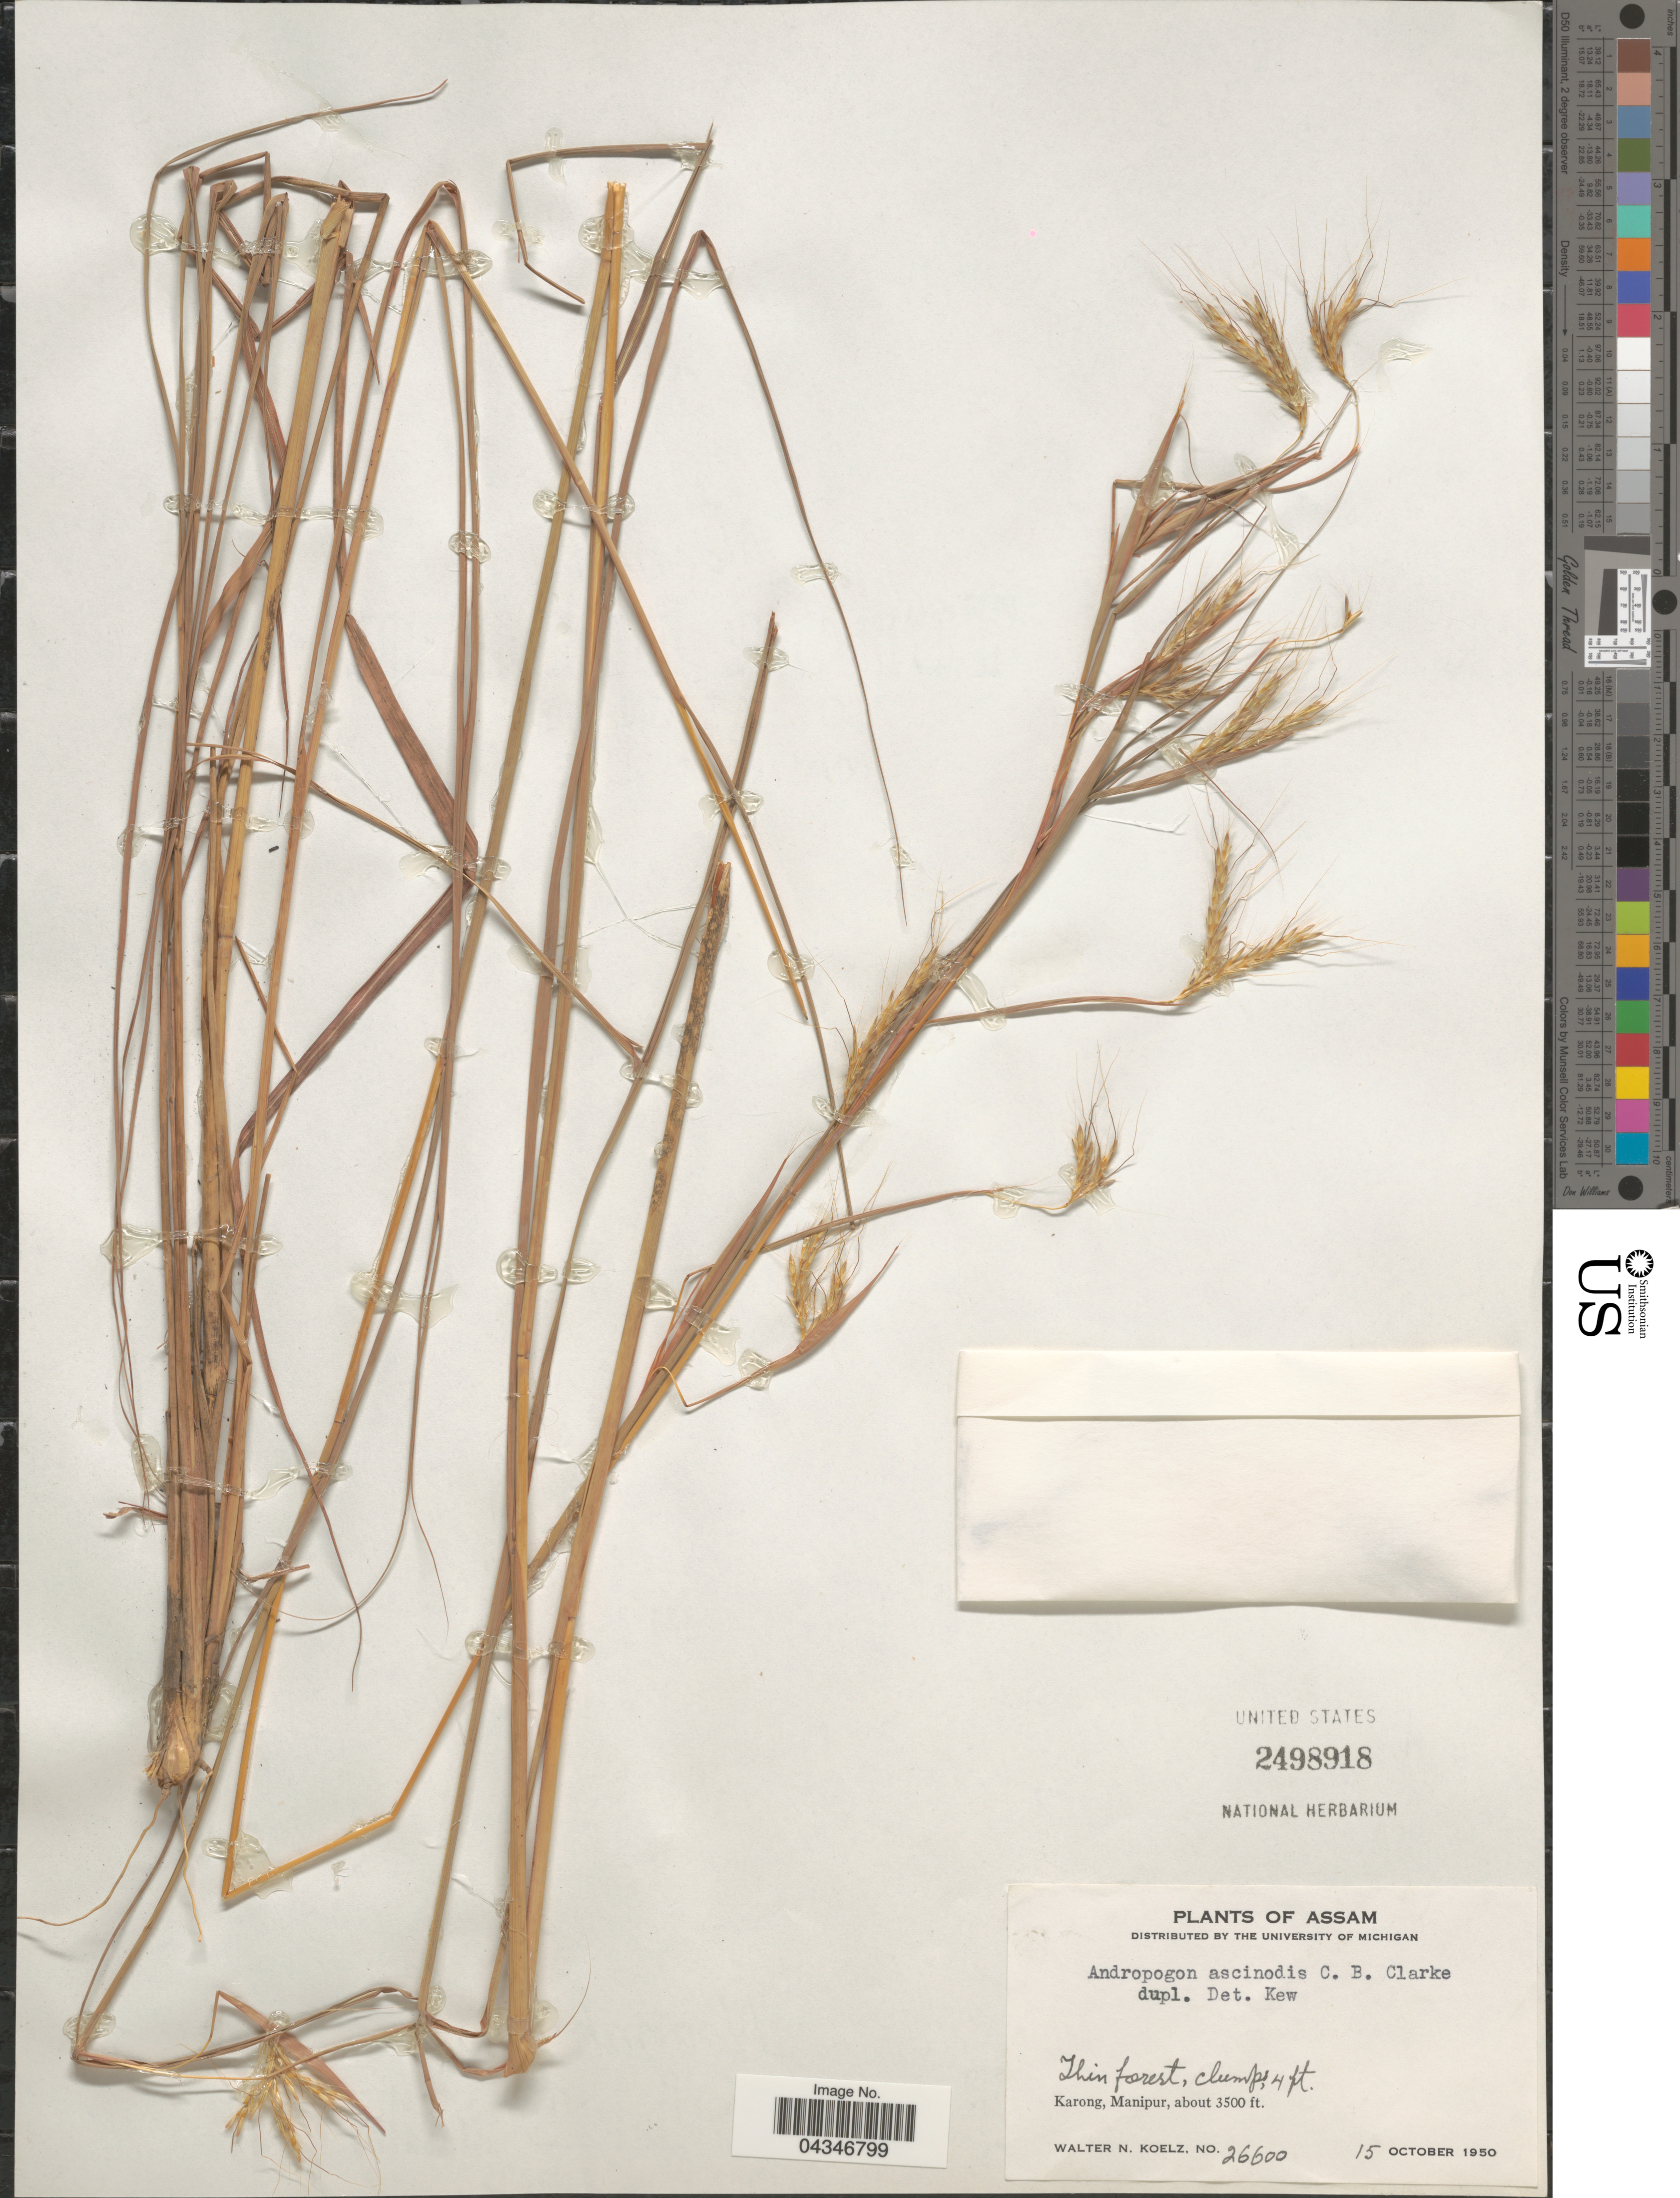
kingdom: Plantae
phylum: Tracheophyta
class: Liliopsida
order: Poales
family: Poaceae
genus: Andropogon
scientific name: Andropogon angustatus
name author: (J. Presl) Steud.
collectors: W. N. Koelz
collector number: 26600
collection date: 1950-10-15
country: India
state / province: Manipur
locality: Karong, Manipur.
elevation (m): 1067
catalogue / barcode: US 2498918